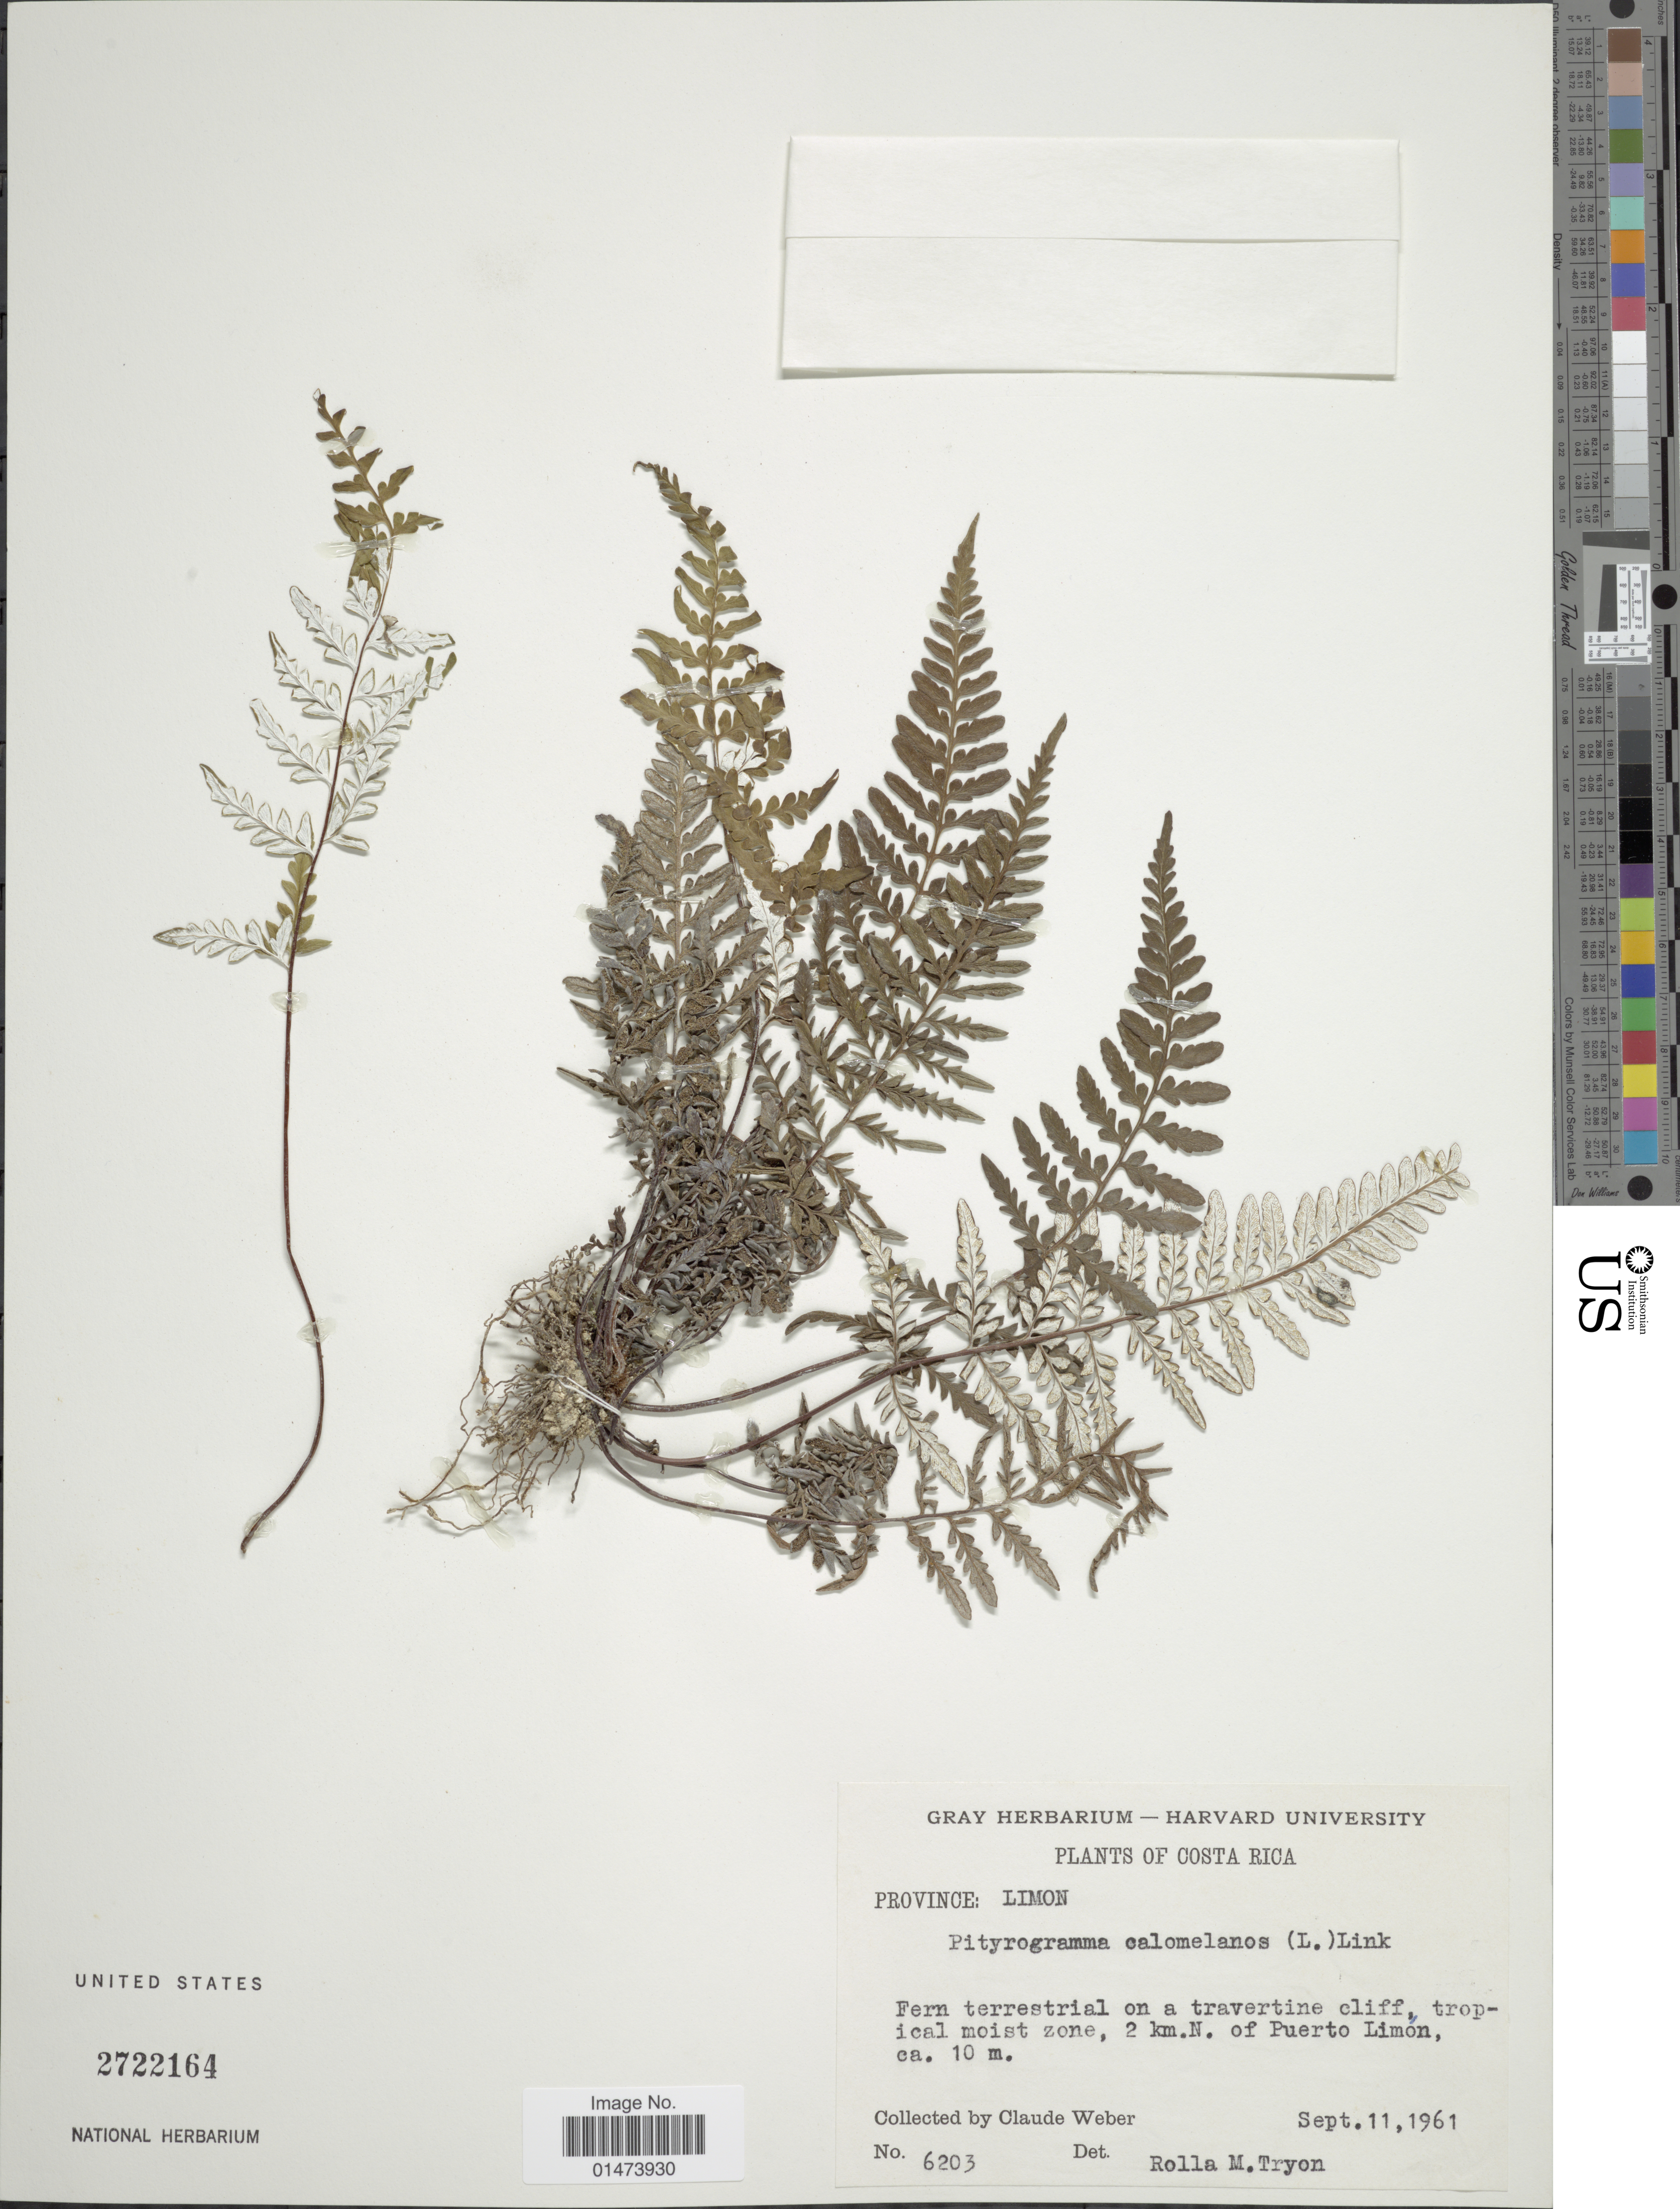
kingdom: Plantae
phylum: Tracheophyta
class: Polypodiopsida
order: Polypodiales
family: Pteridaceae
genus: Pityrogramma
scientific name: Pityrogramma calomelanos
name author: (L.) Link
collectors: C. I. Weber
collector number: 6203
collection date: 1961-09-11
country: Costa Rica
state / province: Limón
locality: Fern terrestrial on a travertine cliff, tropical moist zone, 2km. N. of Puerto Limon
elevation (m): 10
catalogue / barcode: US 2722164